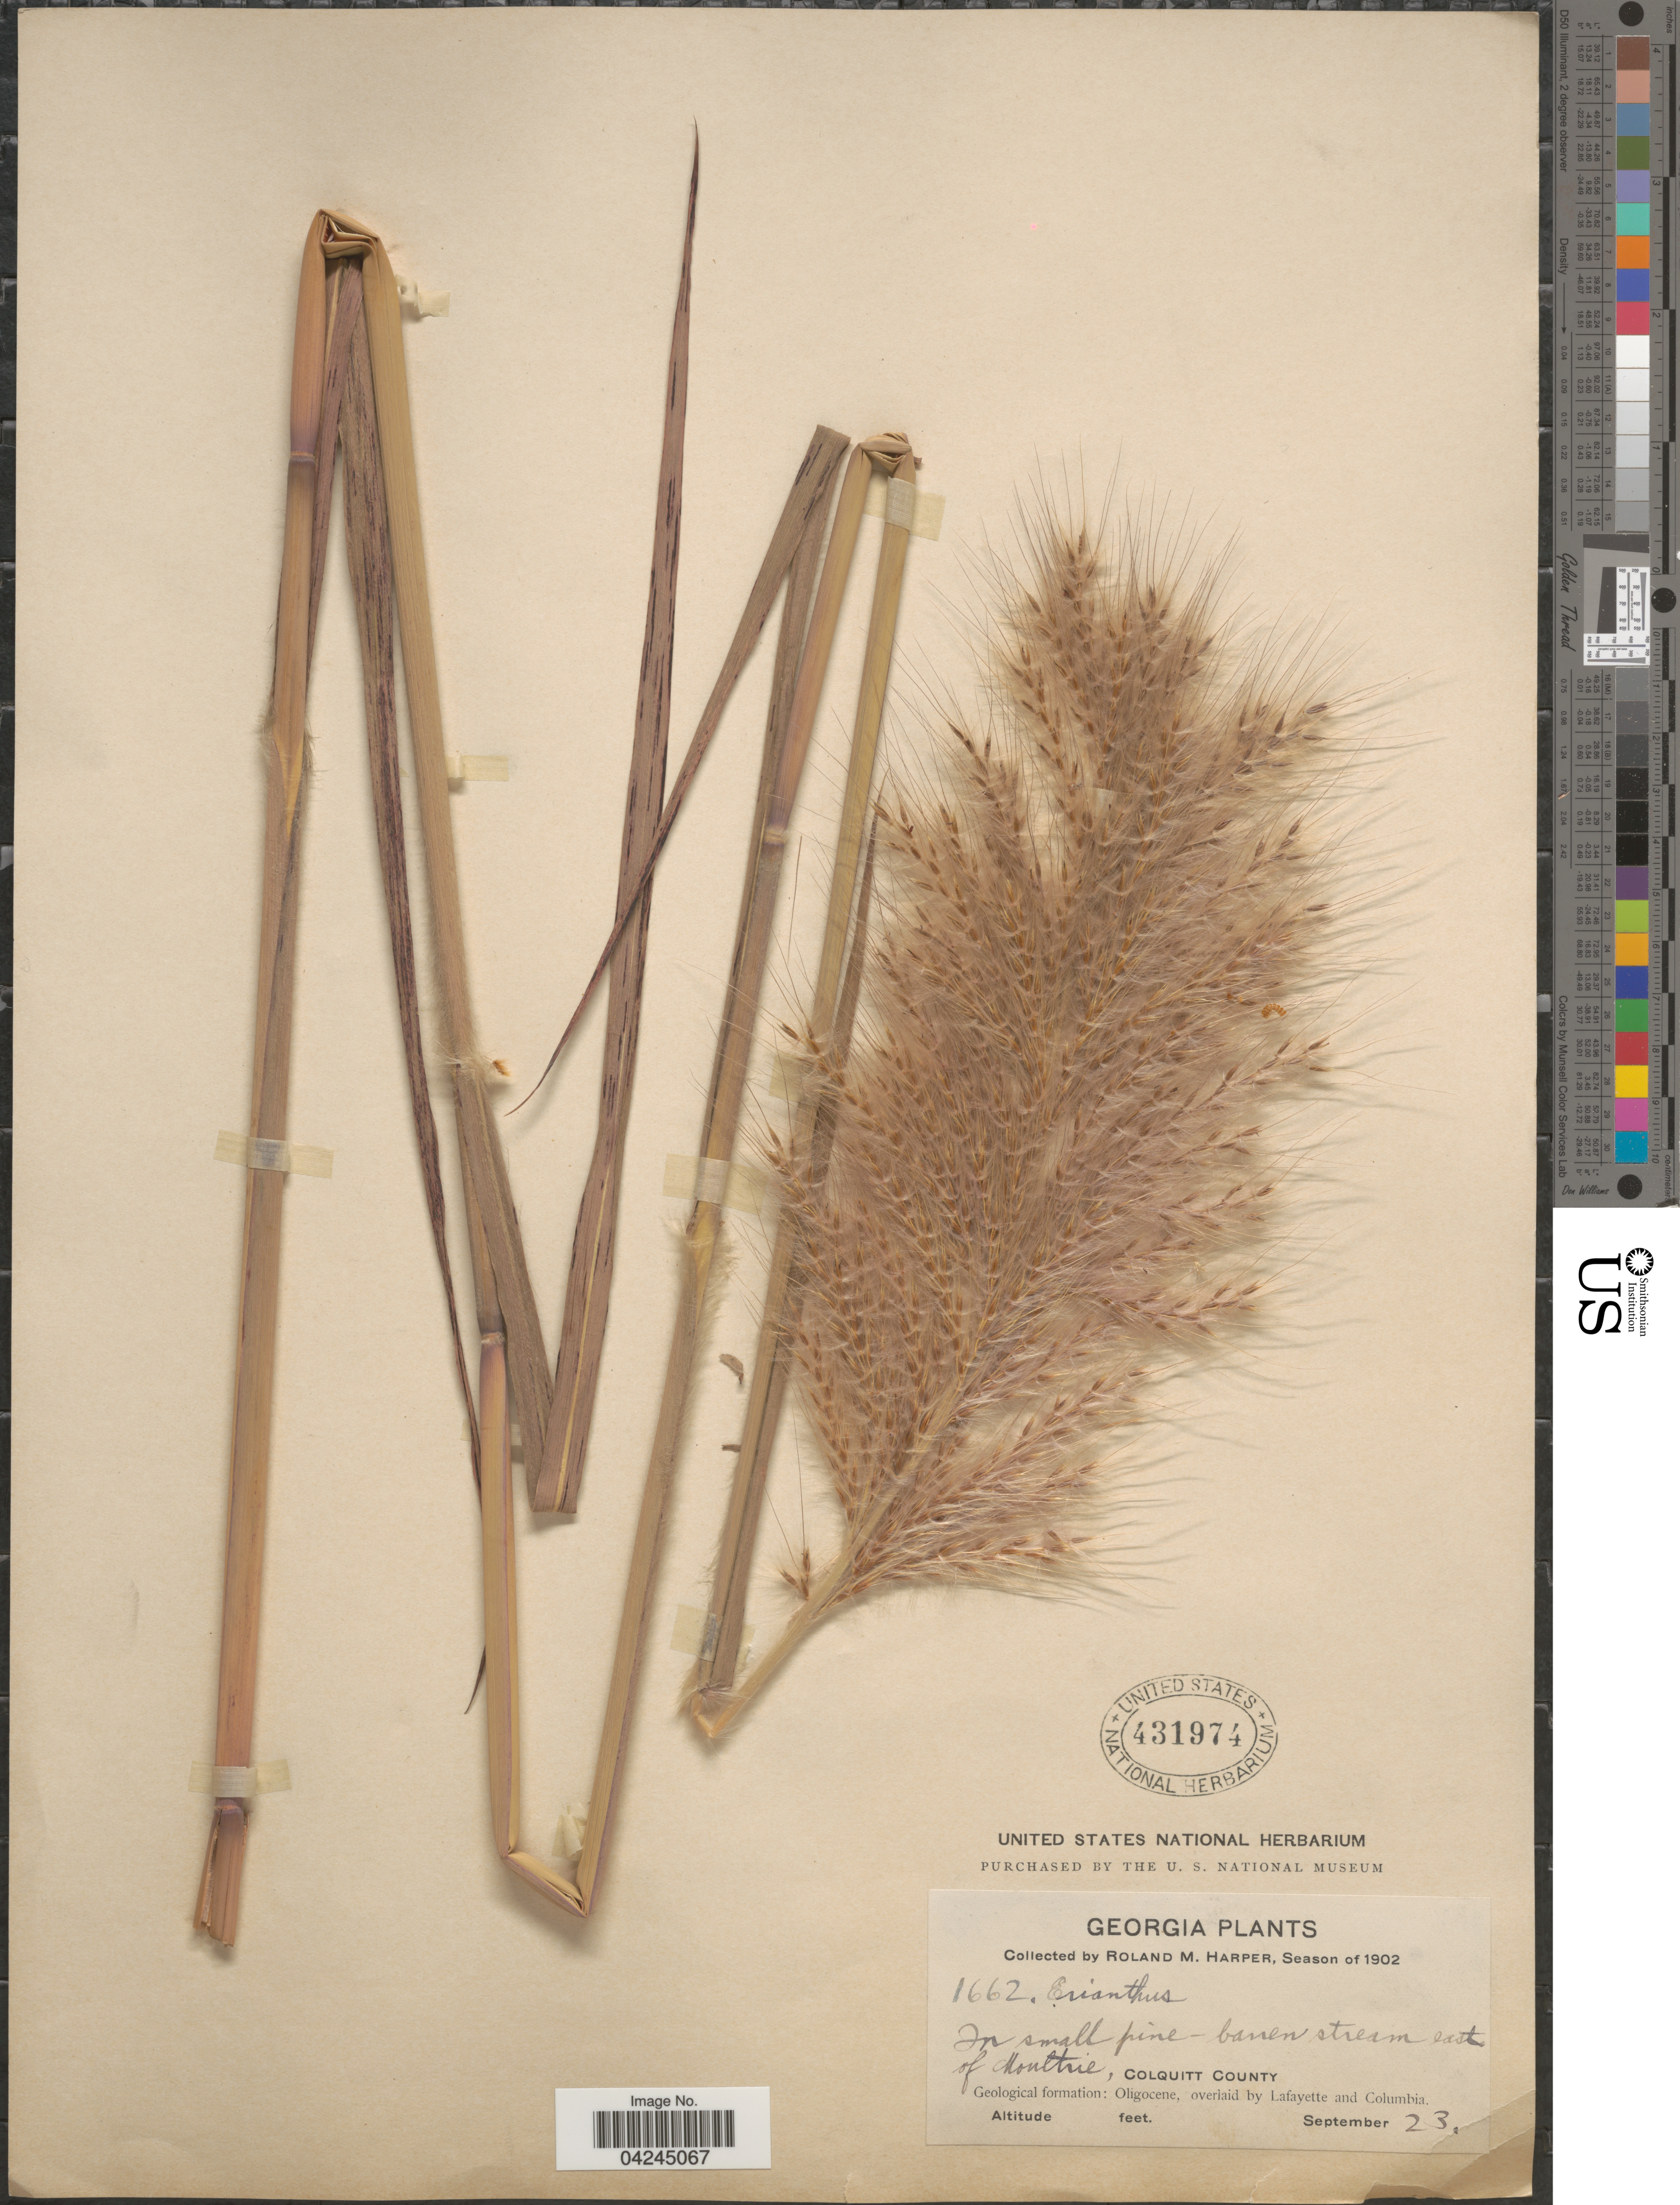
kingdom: Plantae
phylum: Tracheophyta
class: Liliopsida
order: Poales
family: Poaceae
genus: Erianthus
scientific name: Erianthus giganteus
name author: (Walter) P. Beauv.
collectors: R. M. Harper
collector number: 1662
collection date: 1902-09-23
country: United States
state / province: Georgia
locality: In small pine-barren stream east of Moultrie, Colquitt County. Geological formation: Oligocene, overlaid by Lafayette and Columbia.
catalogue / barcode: US 431974